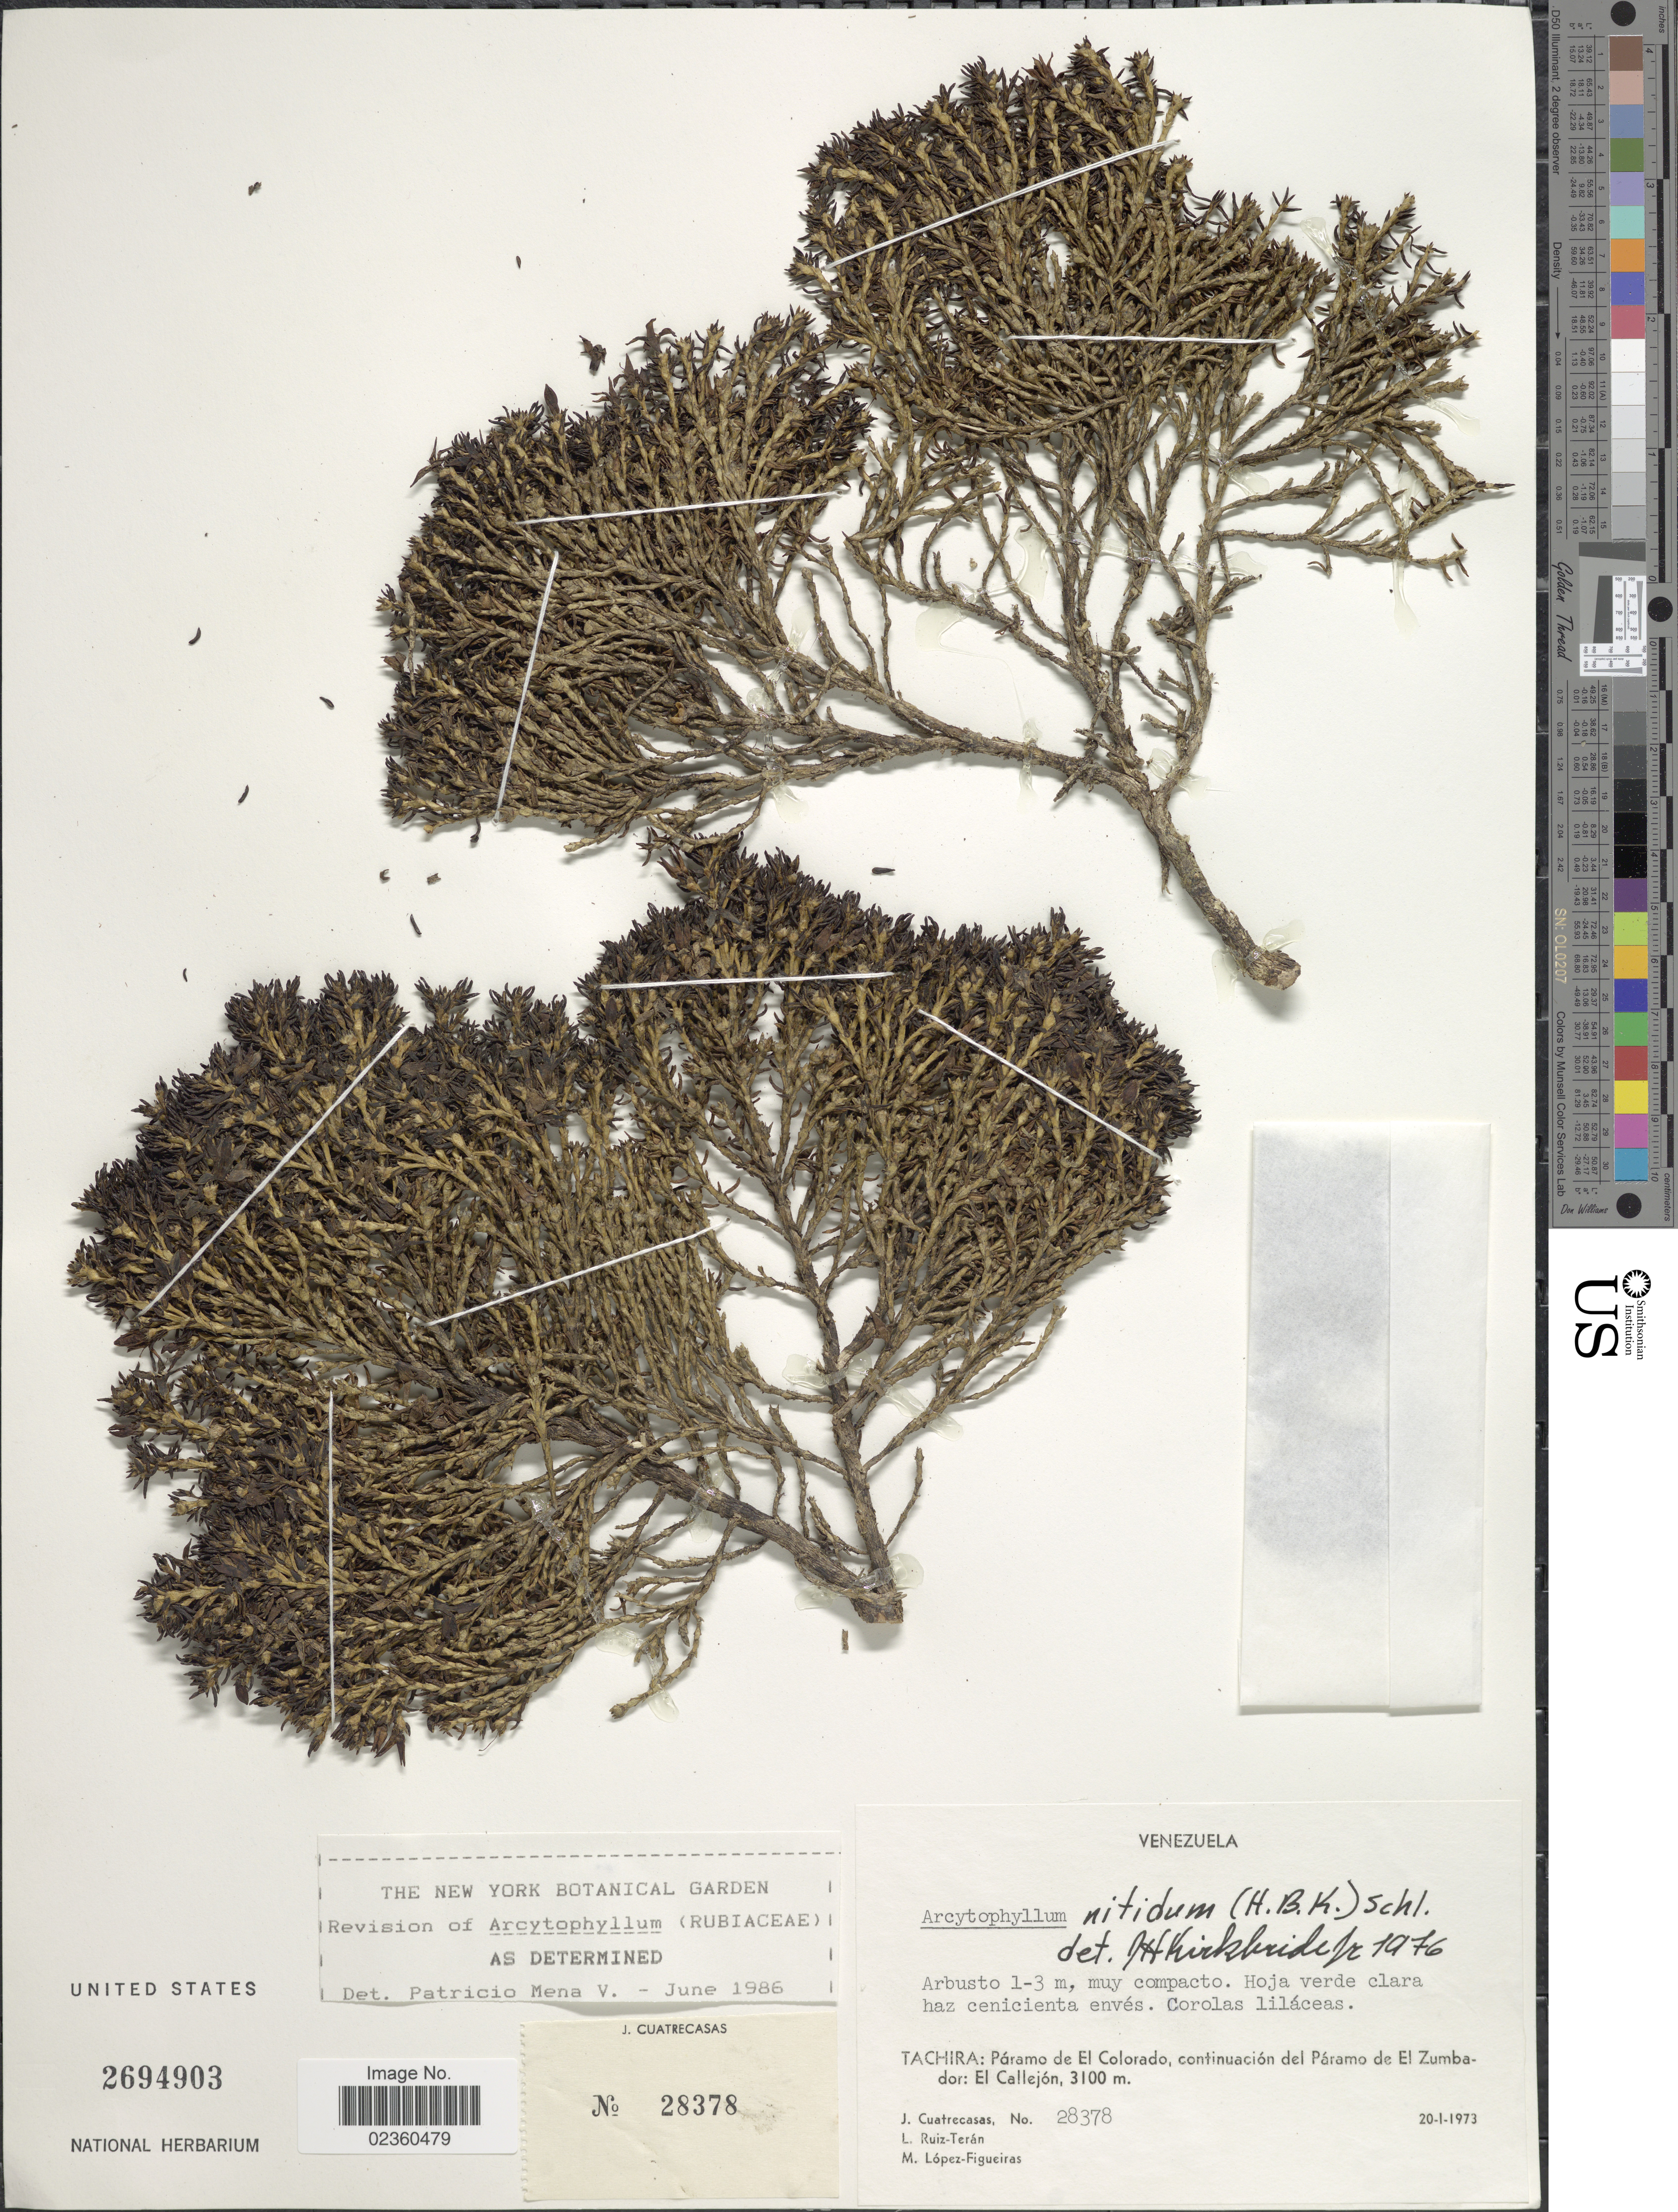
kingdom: Plantae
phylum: Tracheophyta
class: Magnoliopsida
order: Gentianales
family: Rubiaceae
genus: Arcytophyllum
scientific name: Arcytophyllum nitidum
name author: (Kunth) Schltdl.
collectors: J. Cuatrecasas, L. E. Ruíz-Terán & M. López Figueiras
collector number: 28378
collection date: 1973-01-20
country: Venezuela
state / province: Tachira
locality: Páramo de El Colorado, continuación del Páramo de El Zumbador: El Callejón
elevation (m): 3100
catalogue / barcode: US 2694903